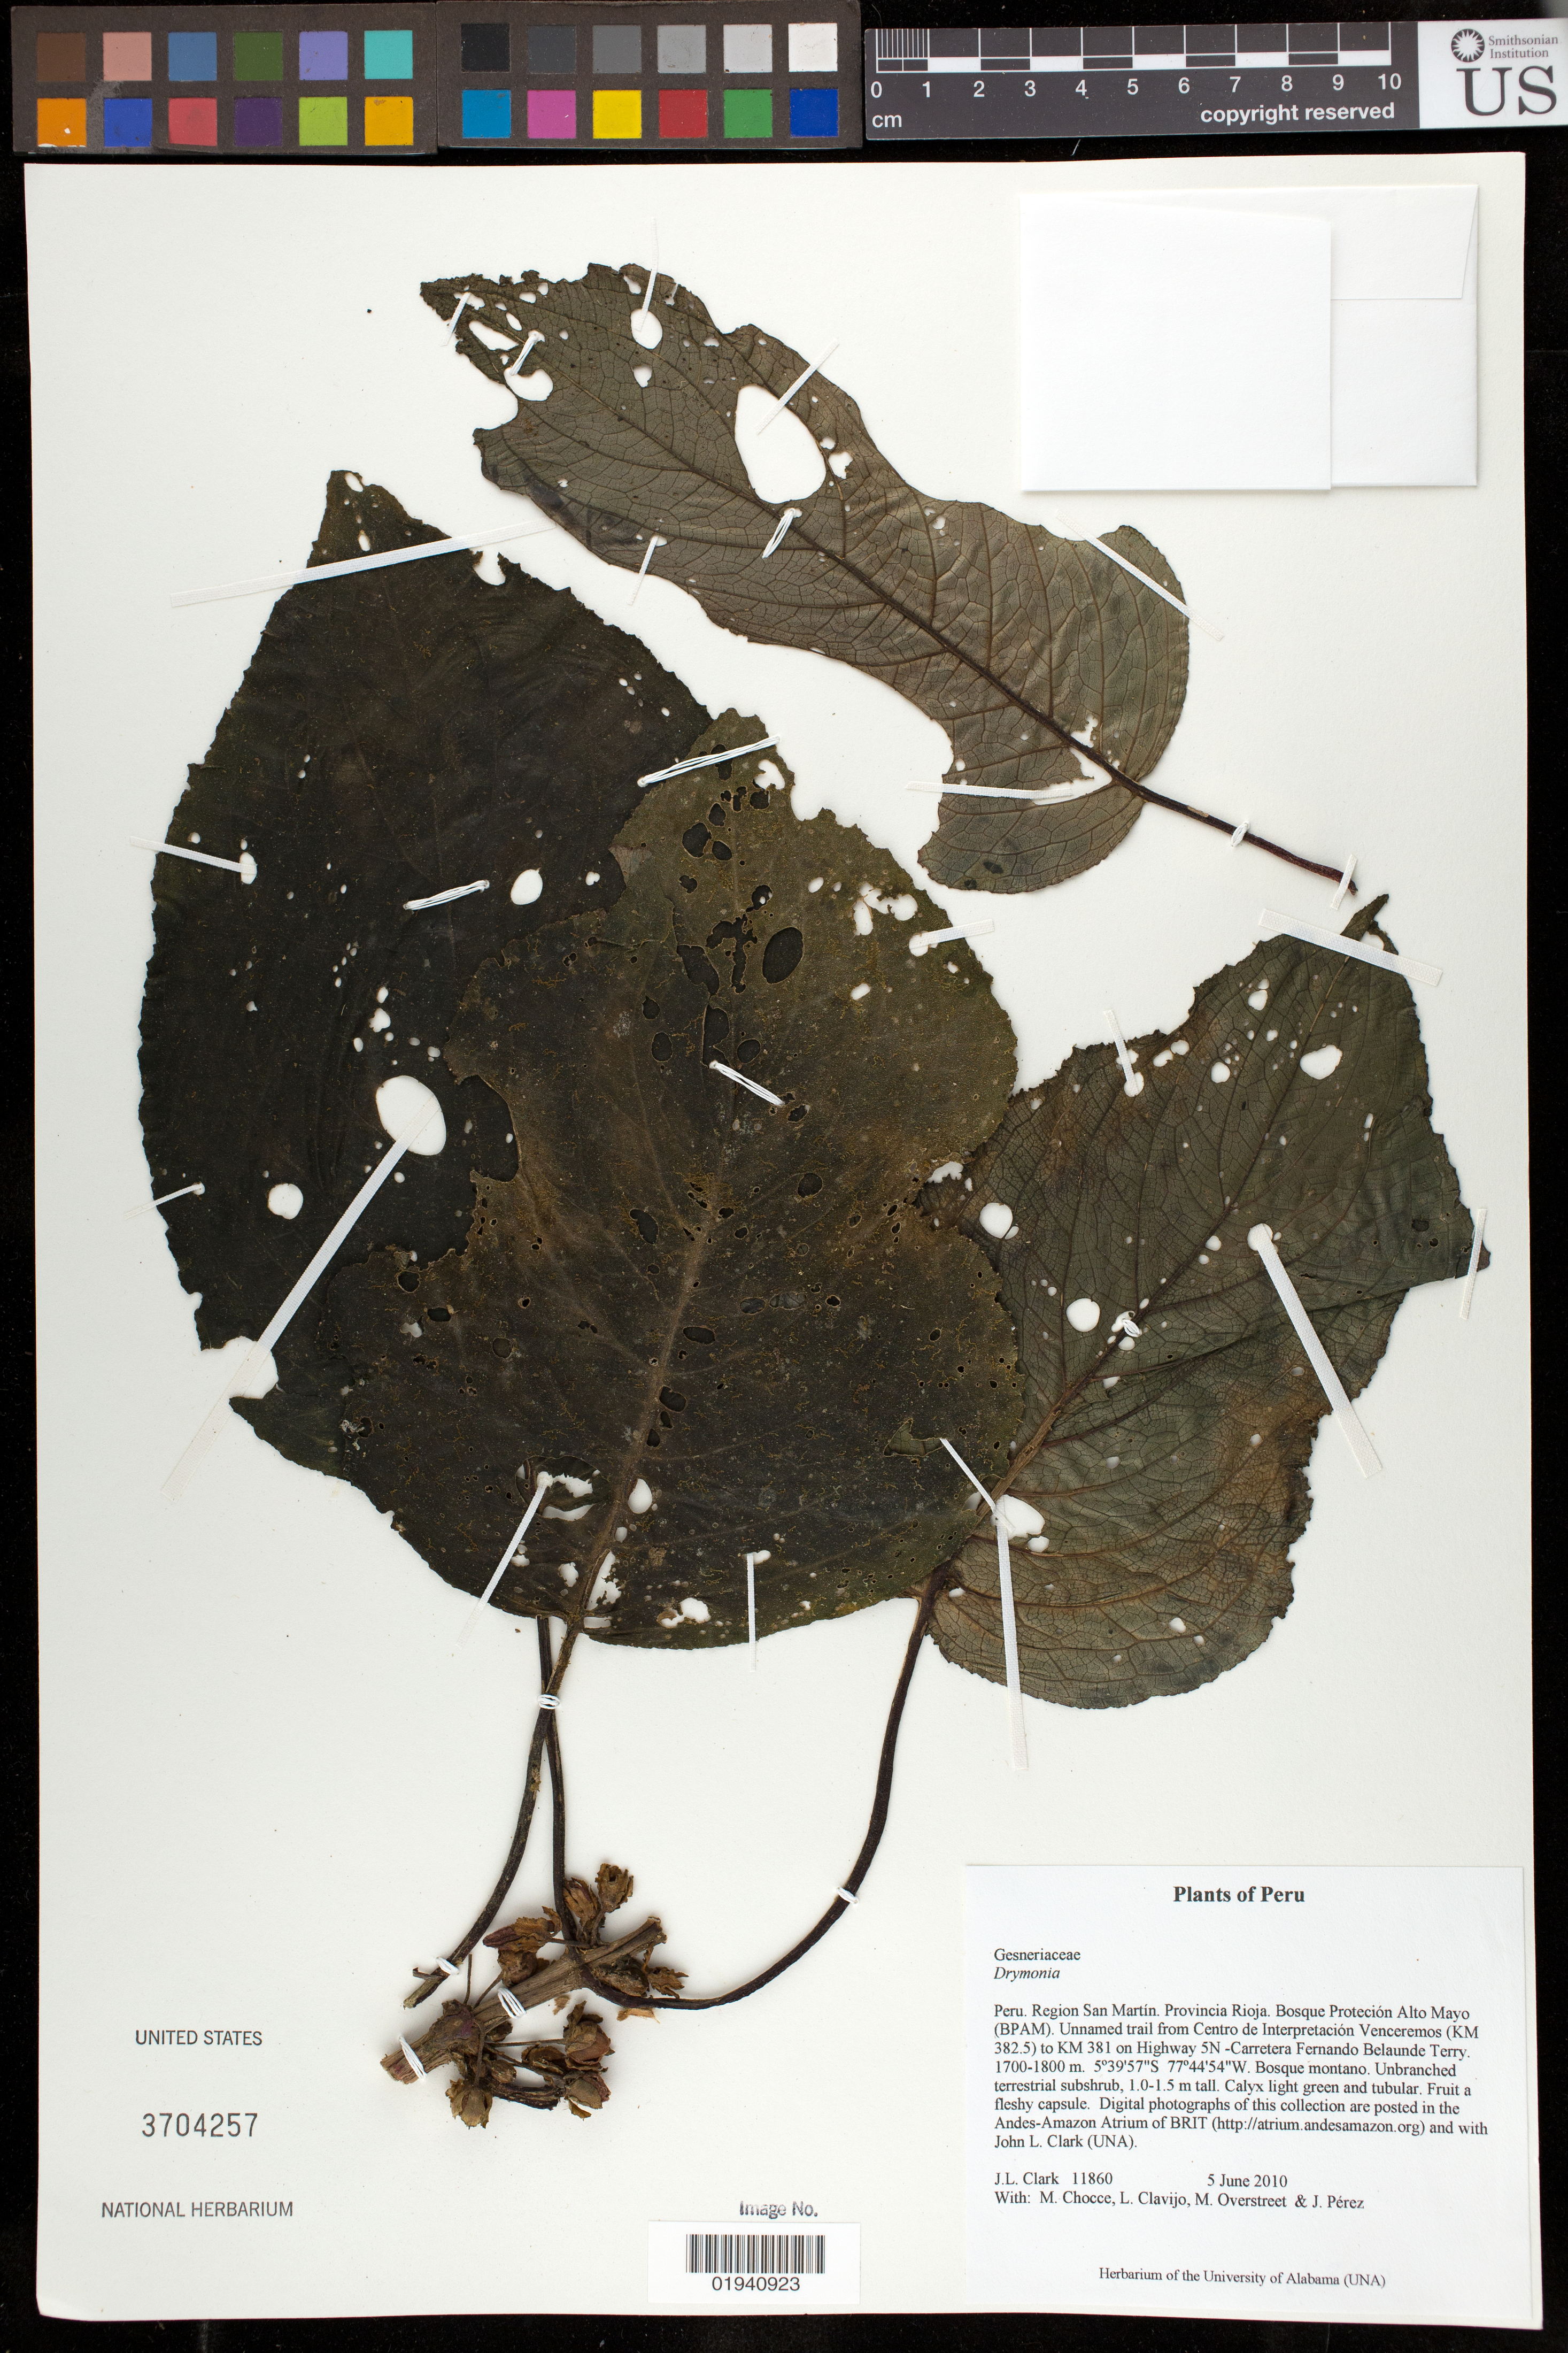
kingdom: Plantae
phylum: Tracheophyta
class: Magnoliopsida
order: Lamiales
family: Gesneriaceae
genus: Drymonia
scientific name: Drymonia sp.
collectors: J. L. Clark, M. Chocce, L. Clavijo, M. Overstreet & J. Perez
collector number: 11860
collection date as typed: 5 Jun 2010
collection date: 2010-06-05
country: Peru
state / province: San Martín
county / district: Rioja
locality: Bosque Protecion Alto Mayo (BPAM). Unnamed trail from Centro de Interpretacion Venceremos (KM 382.5) to KM 381 on Highway 5N. Carretera Fernando Belaunde Terry.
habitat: Bosque montano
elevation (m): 1700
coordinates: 5 39 57 S, 77 44 54 W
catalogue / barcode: US 3704257